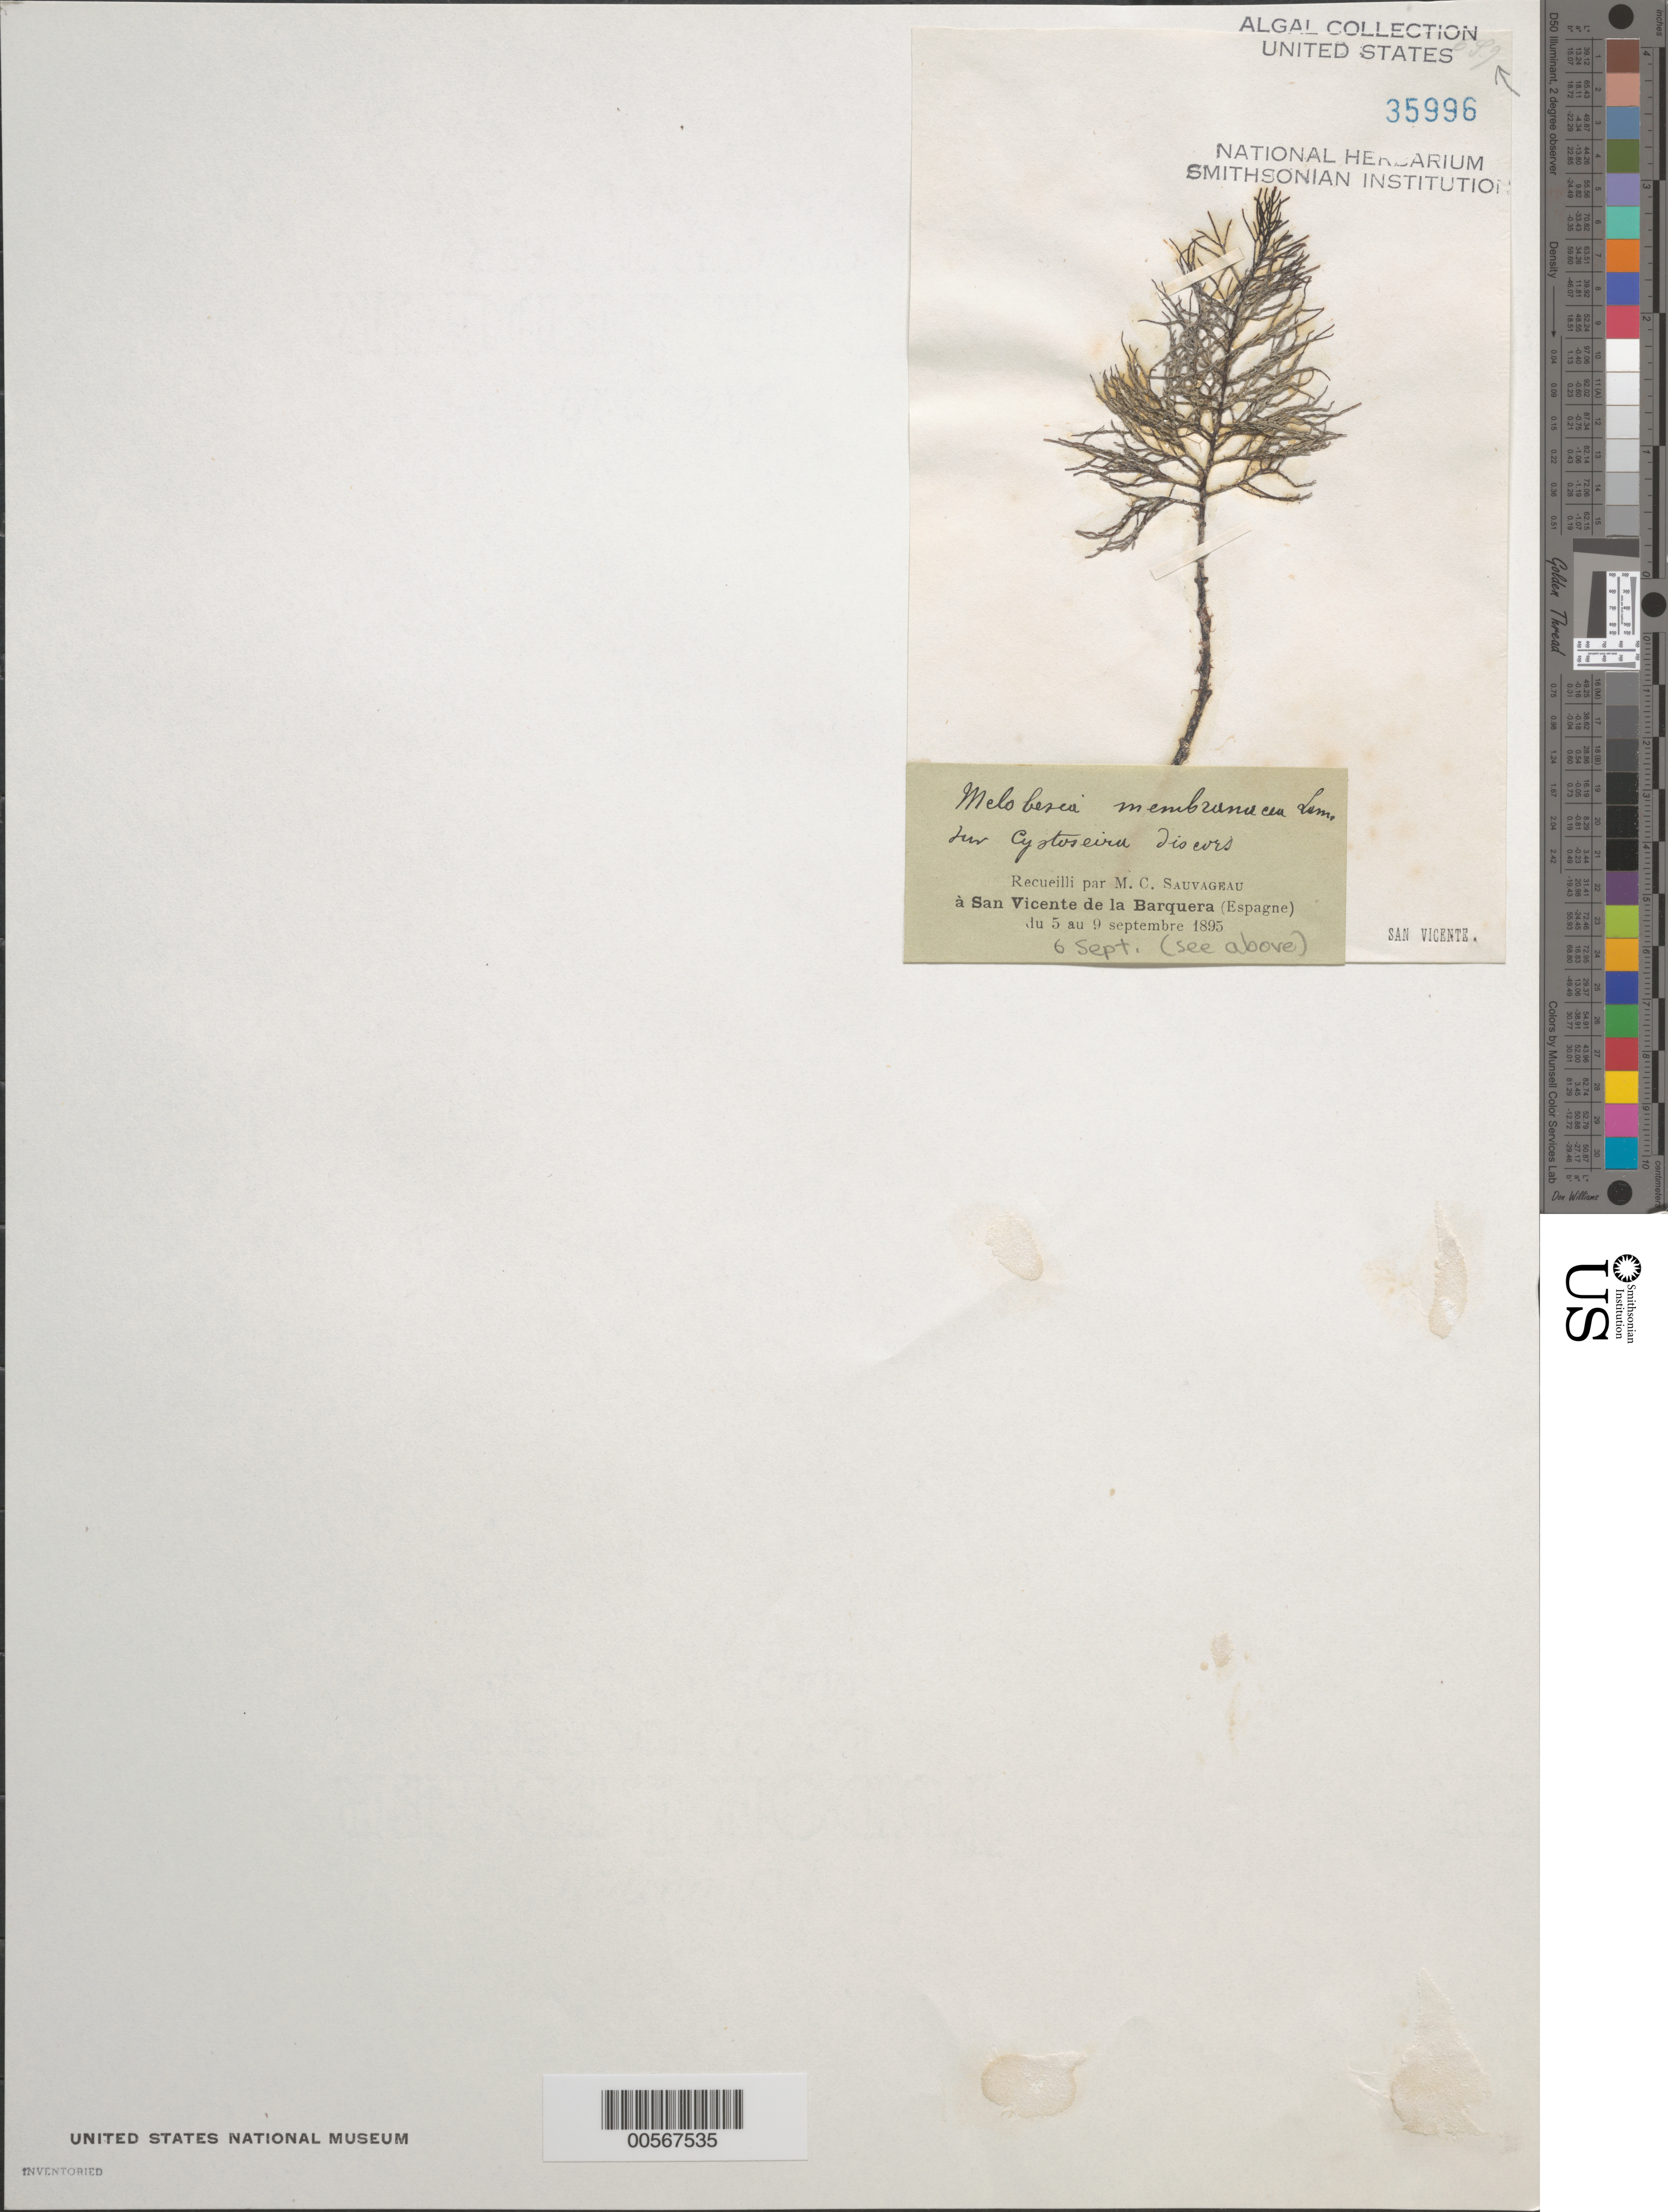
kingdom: Plantae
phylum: Rhodophyta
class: Florideophyceae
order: Corallinales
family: Hapalidiaceae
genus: Melobesia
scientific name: Melobesia membranacea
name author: (Esper) J.V.Lamouroux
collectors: C. F. Sauvageau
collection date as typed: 06 Sep 1895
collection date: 1895-09-06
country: Spain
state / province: Cantabria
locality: San vicente de la barquera. Santander.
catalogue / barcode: US 35996